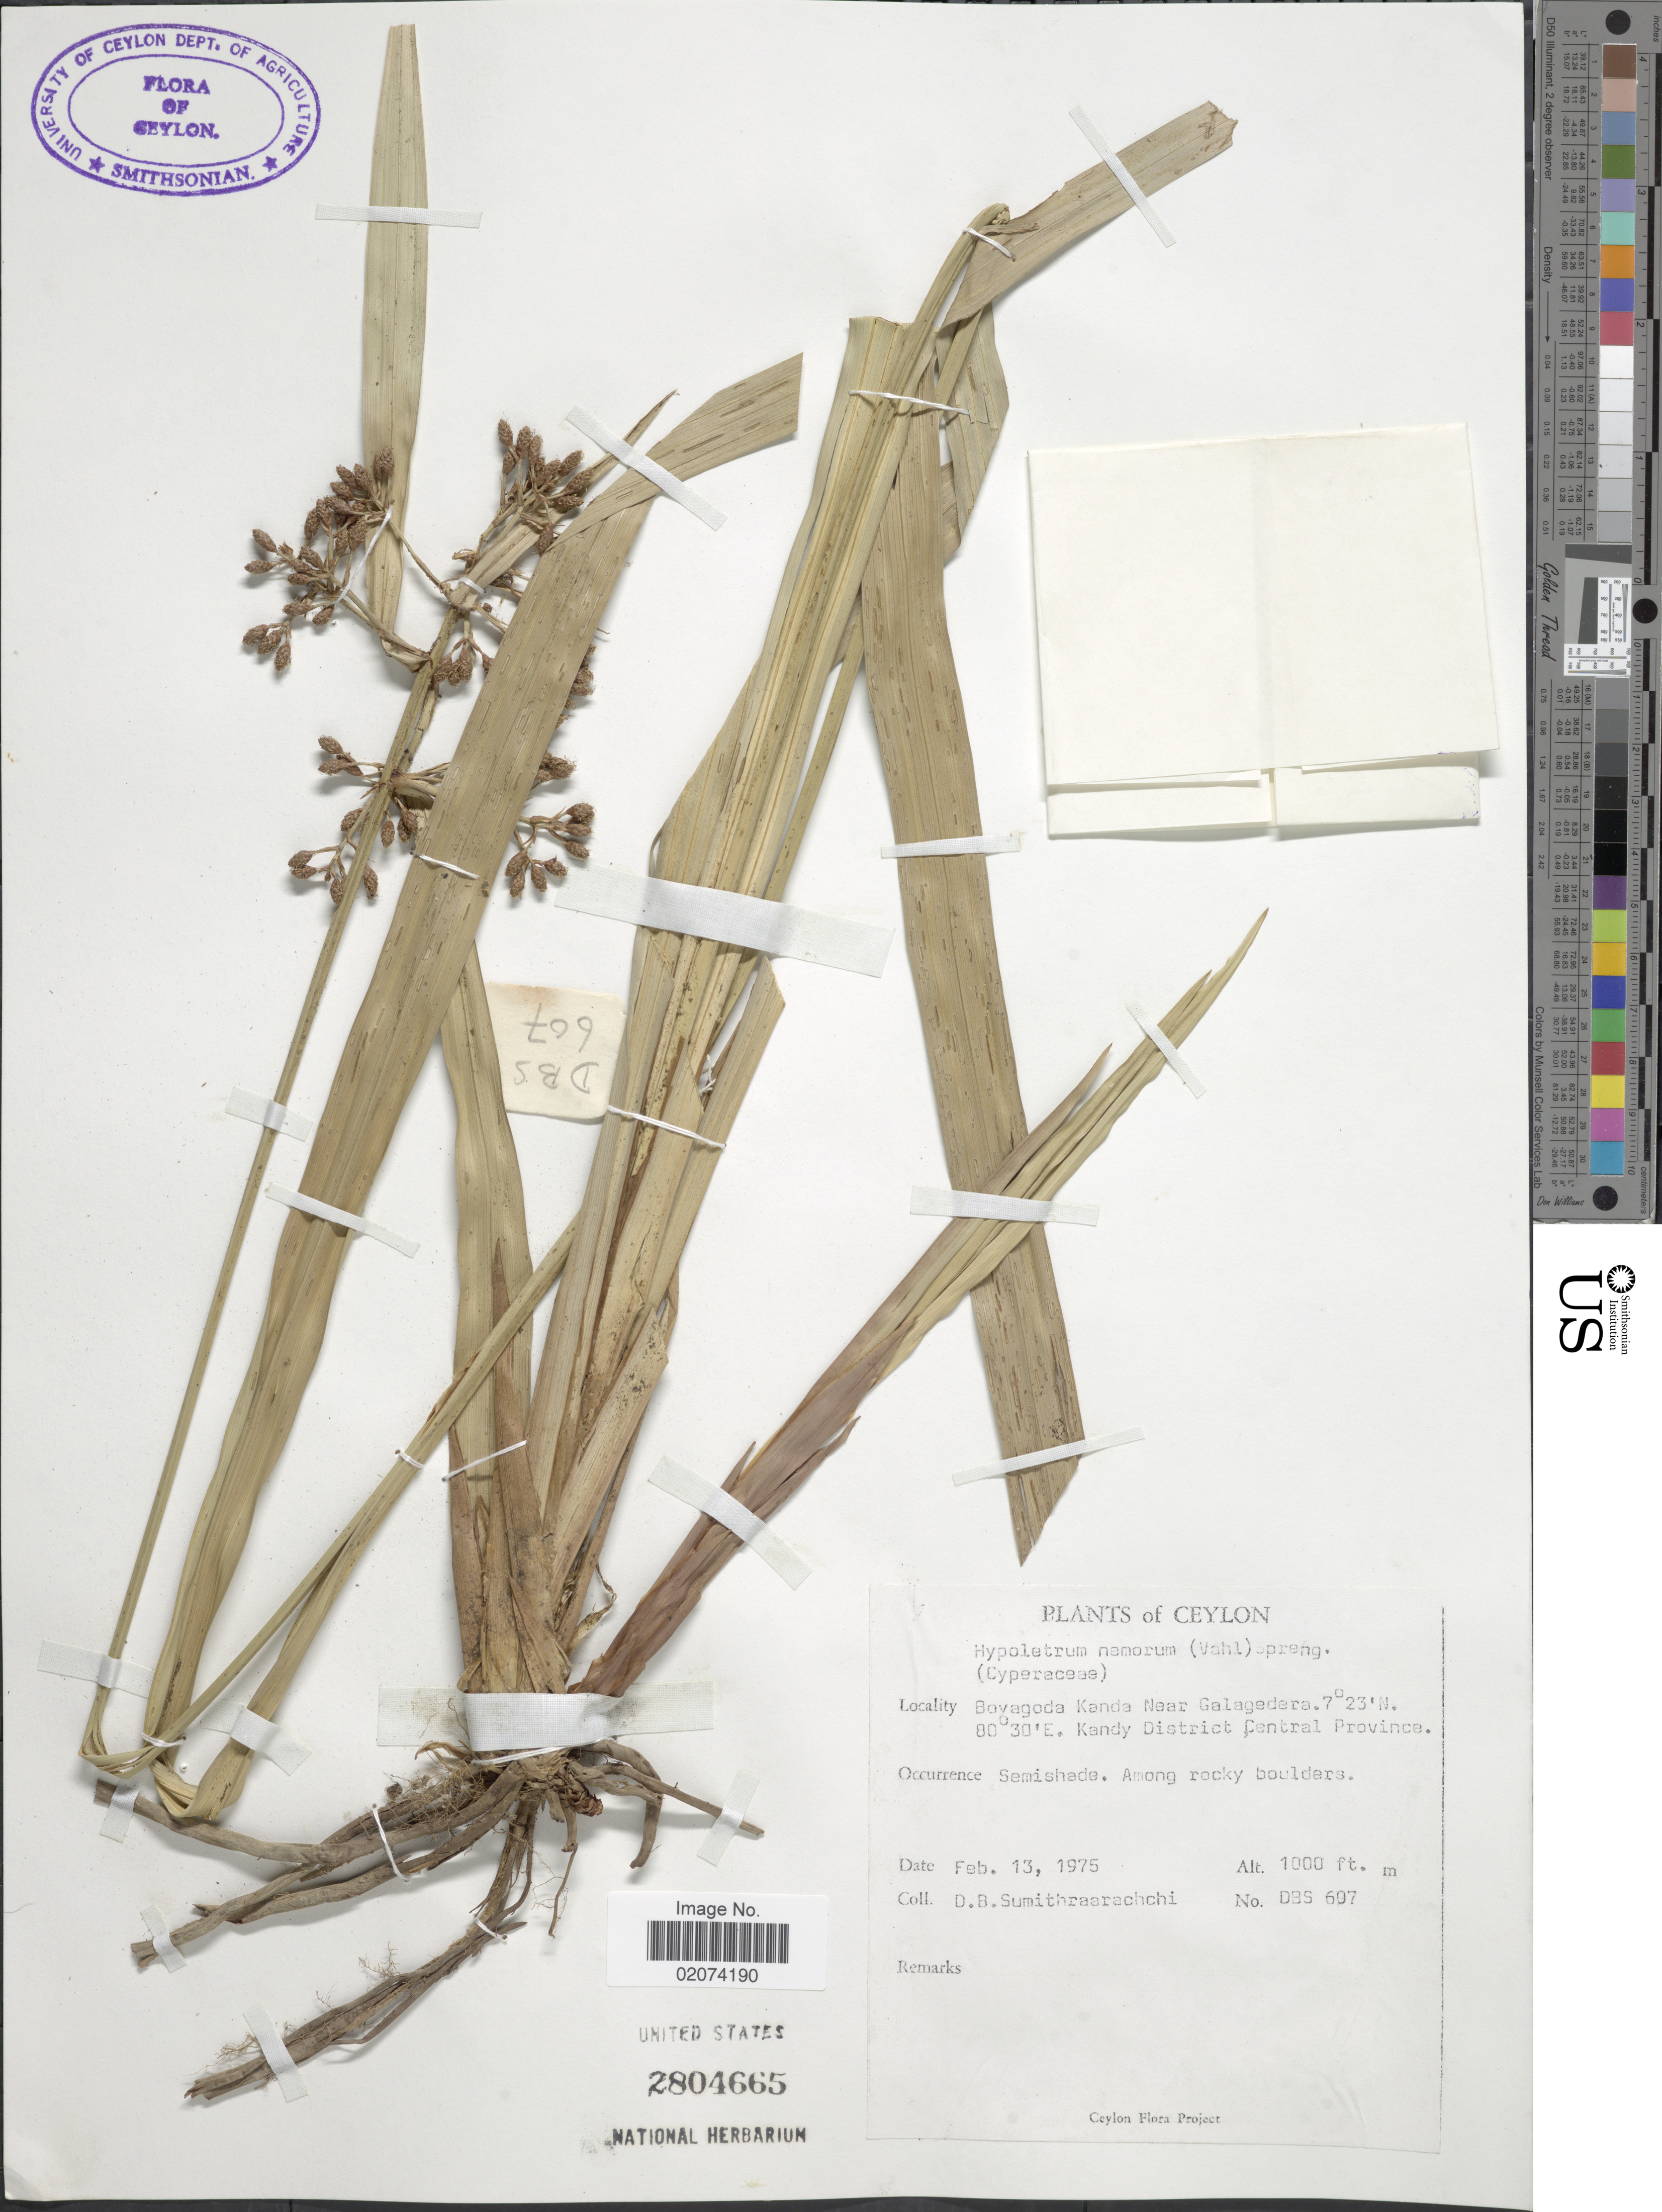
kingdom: Plantae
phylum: Tracheophyta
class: Liliopsida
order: Poales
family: Cyperaceae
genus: Hypolytrum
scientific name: Hypolytrum nemorum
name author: (Vahl) Spreng.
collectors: D. B. Sumithraarachchi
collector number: DBS607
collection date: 1975-02-13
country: Sri Lanka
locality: Ceylon. Boyagoda Kanda near Galagedera. Kandy District Central Province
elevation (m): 305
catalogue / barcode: US 2804665